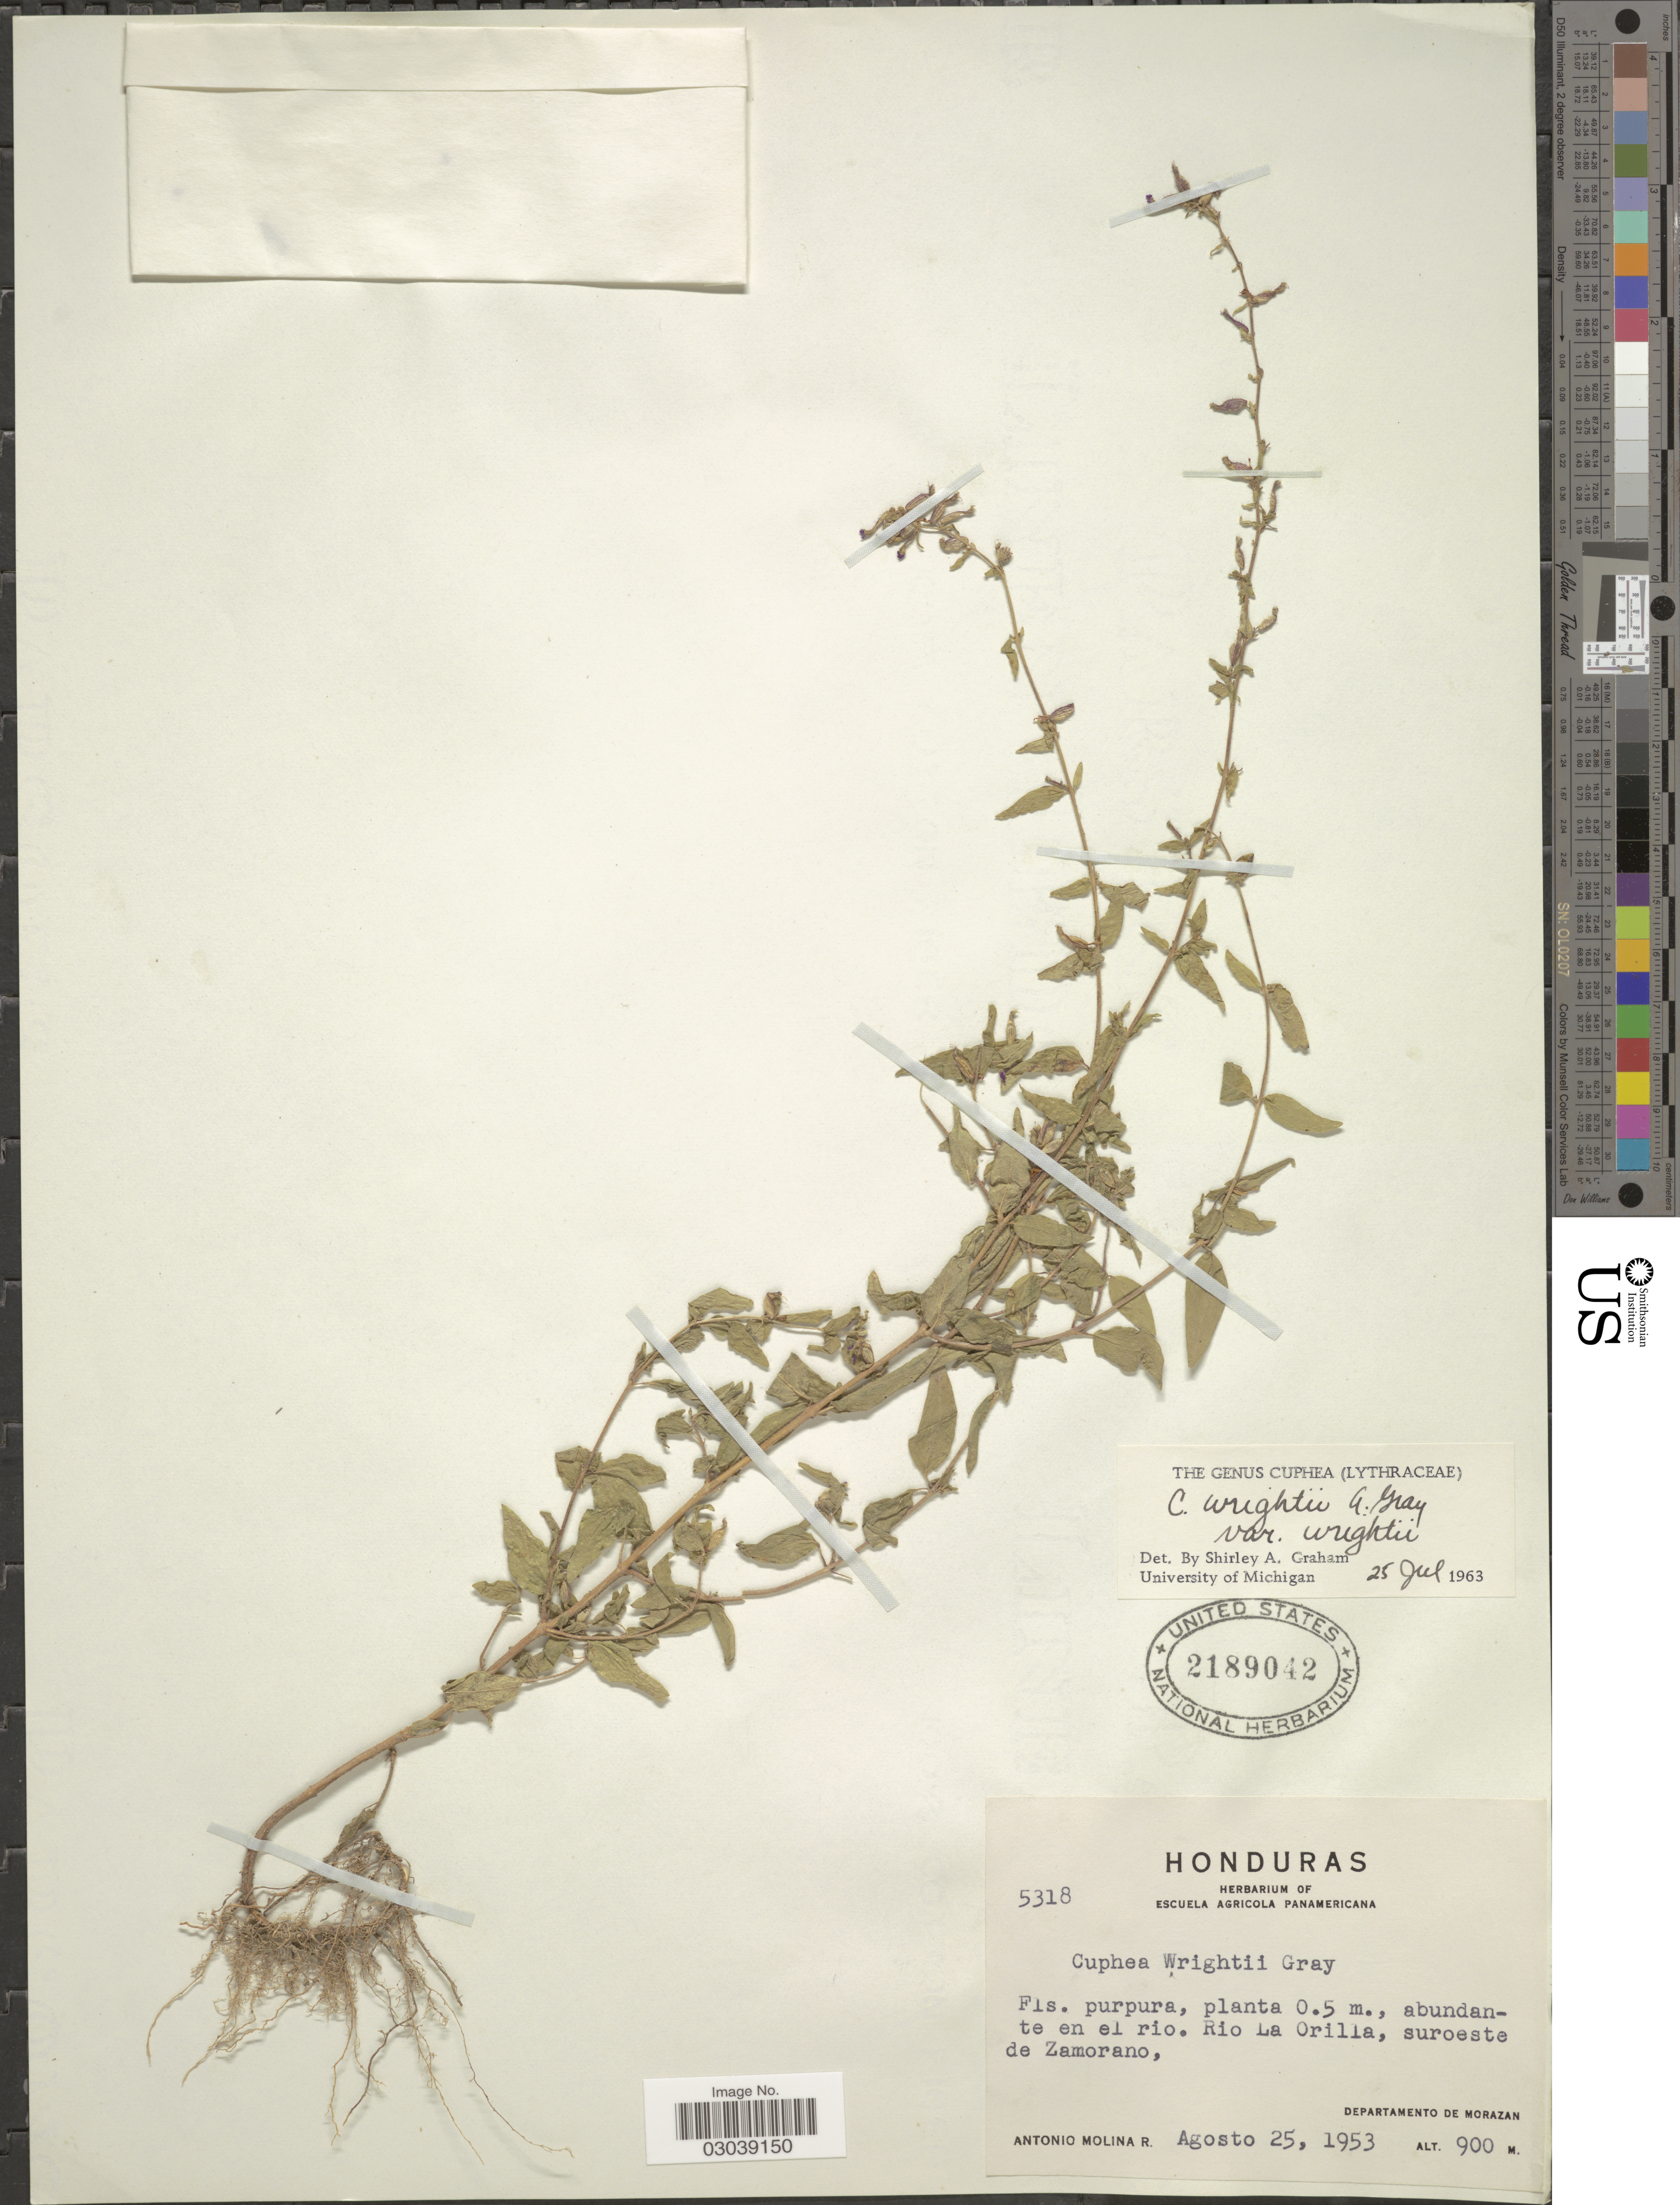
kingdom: Plantae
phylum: Tracheophyta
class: Magnoliopsida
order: Myrtales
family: Lythraceae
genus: Cuphea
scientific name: Cuphea wrightii var. wrightii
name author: A. Gray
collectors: A. Molina R.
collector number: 5318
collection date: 1953-08-25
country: Honduras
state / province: Fco. Morazán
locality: Abundante en el rio. Rio La Orilla, suroeste de Zamorano. Departamento de Morazan.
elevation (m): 900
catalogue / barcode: US 2189042